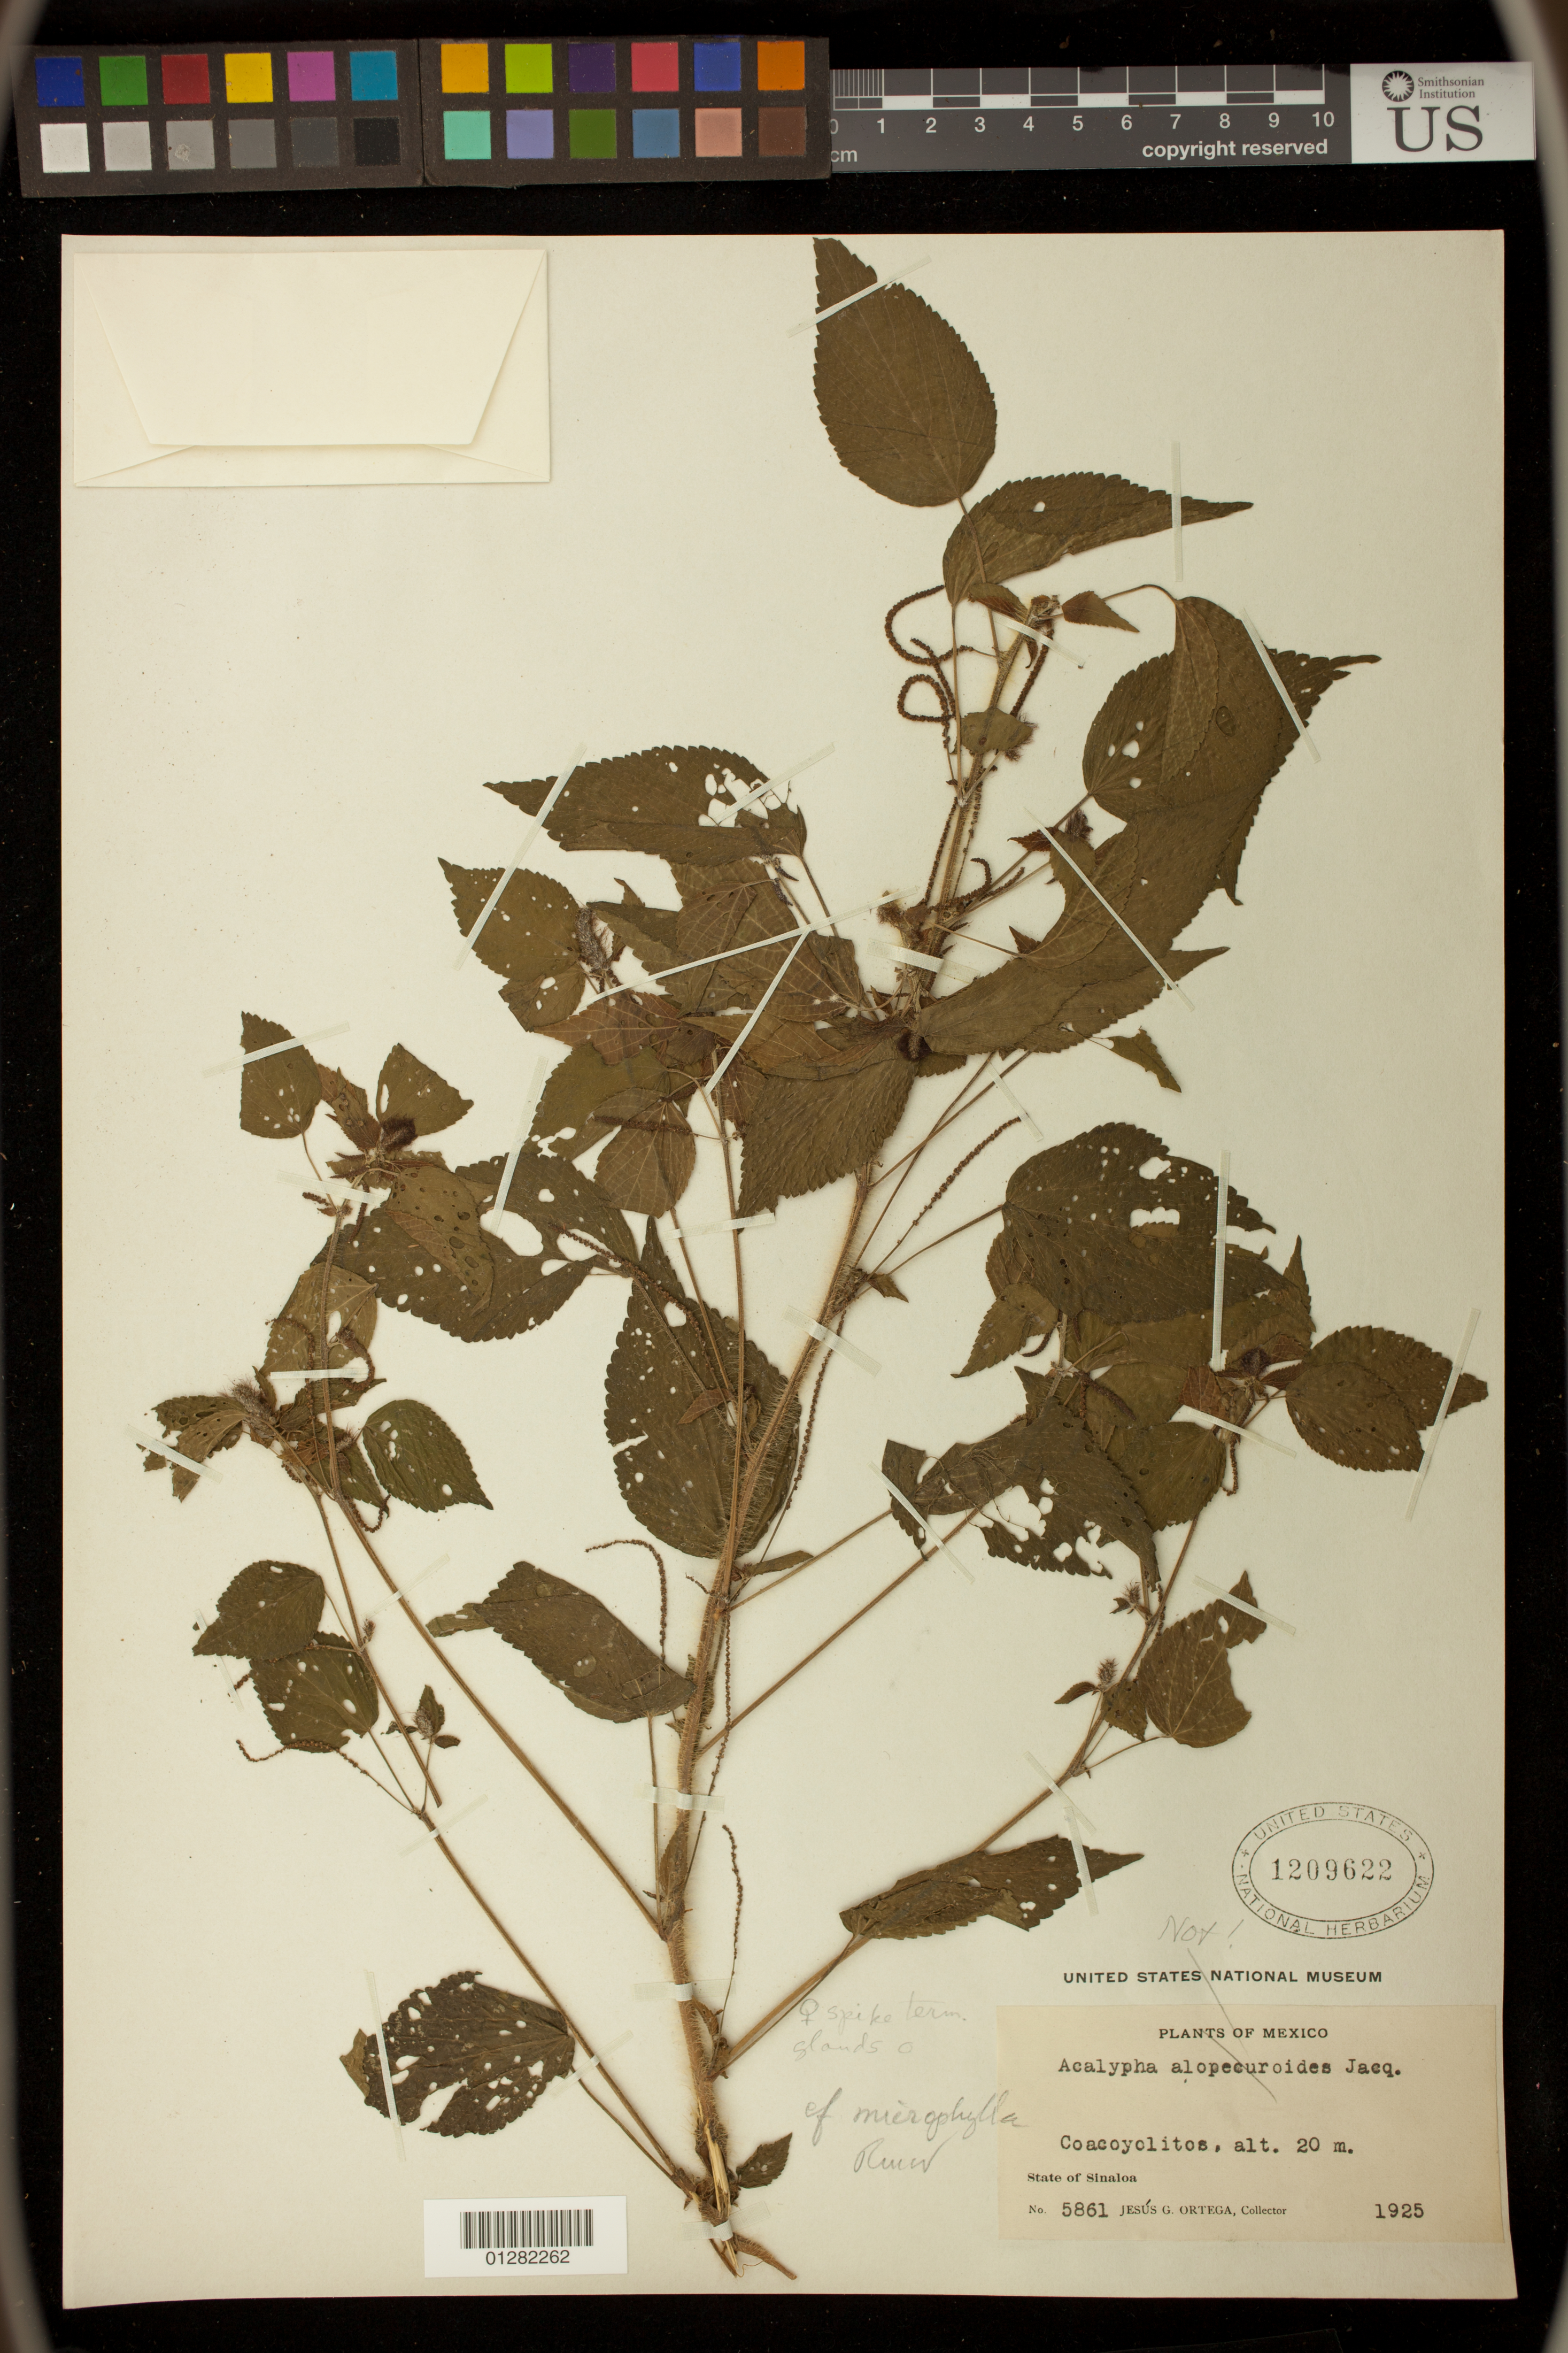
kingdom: Plantae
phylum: Tracheophyta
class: Magnoliopsida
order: Malpighiales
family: Euphorbiaceae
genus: Acalypha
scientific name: Acalypha microphylla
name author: Klotzsch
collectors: H. S. Gentry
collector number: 5861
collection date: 1925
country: Mexico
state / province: Sinaloa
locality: Coacoyolitos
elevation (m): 20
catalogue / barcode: US 1209622